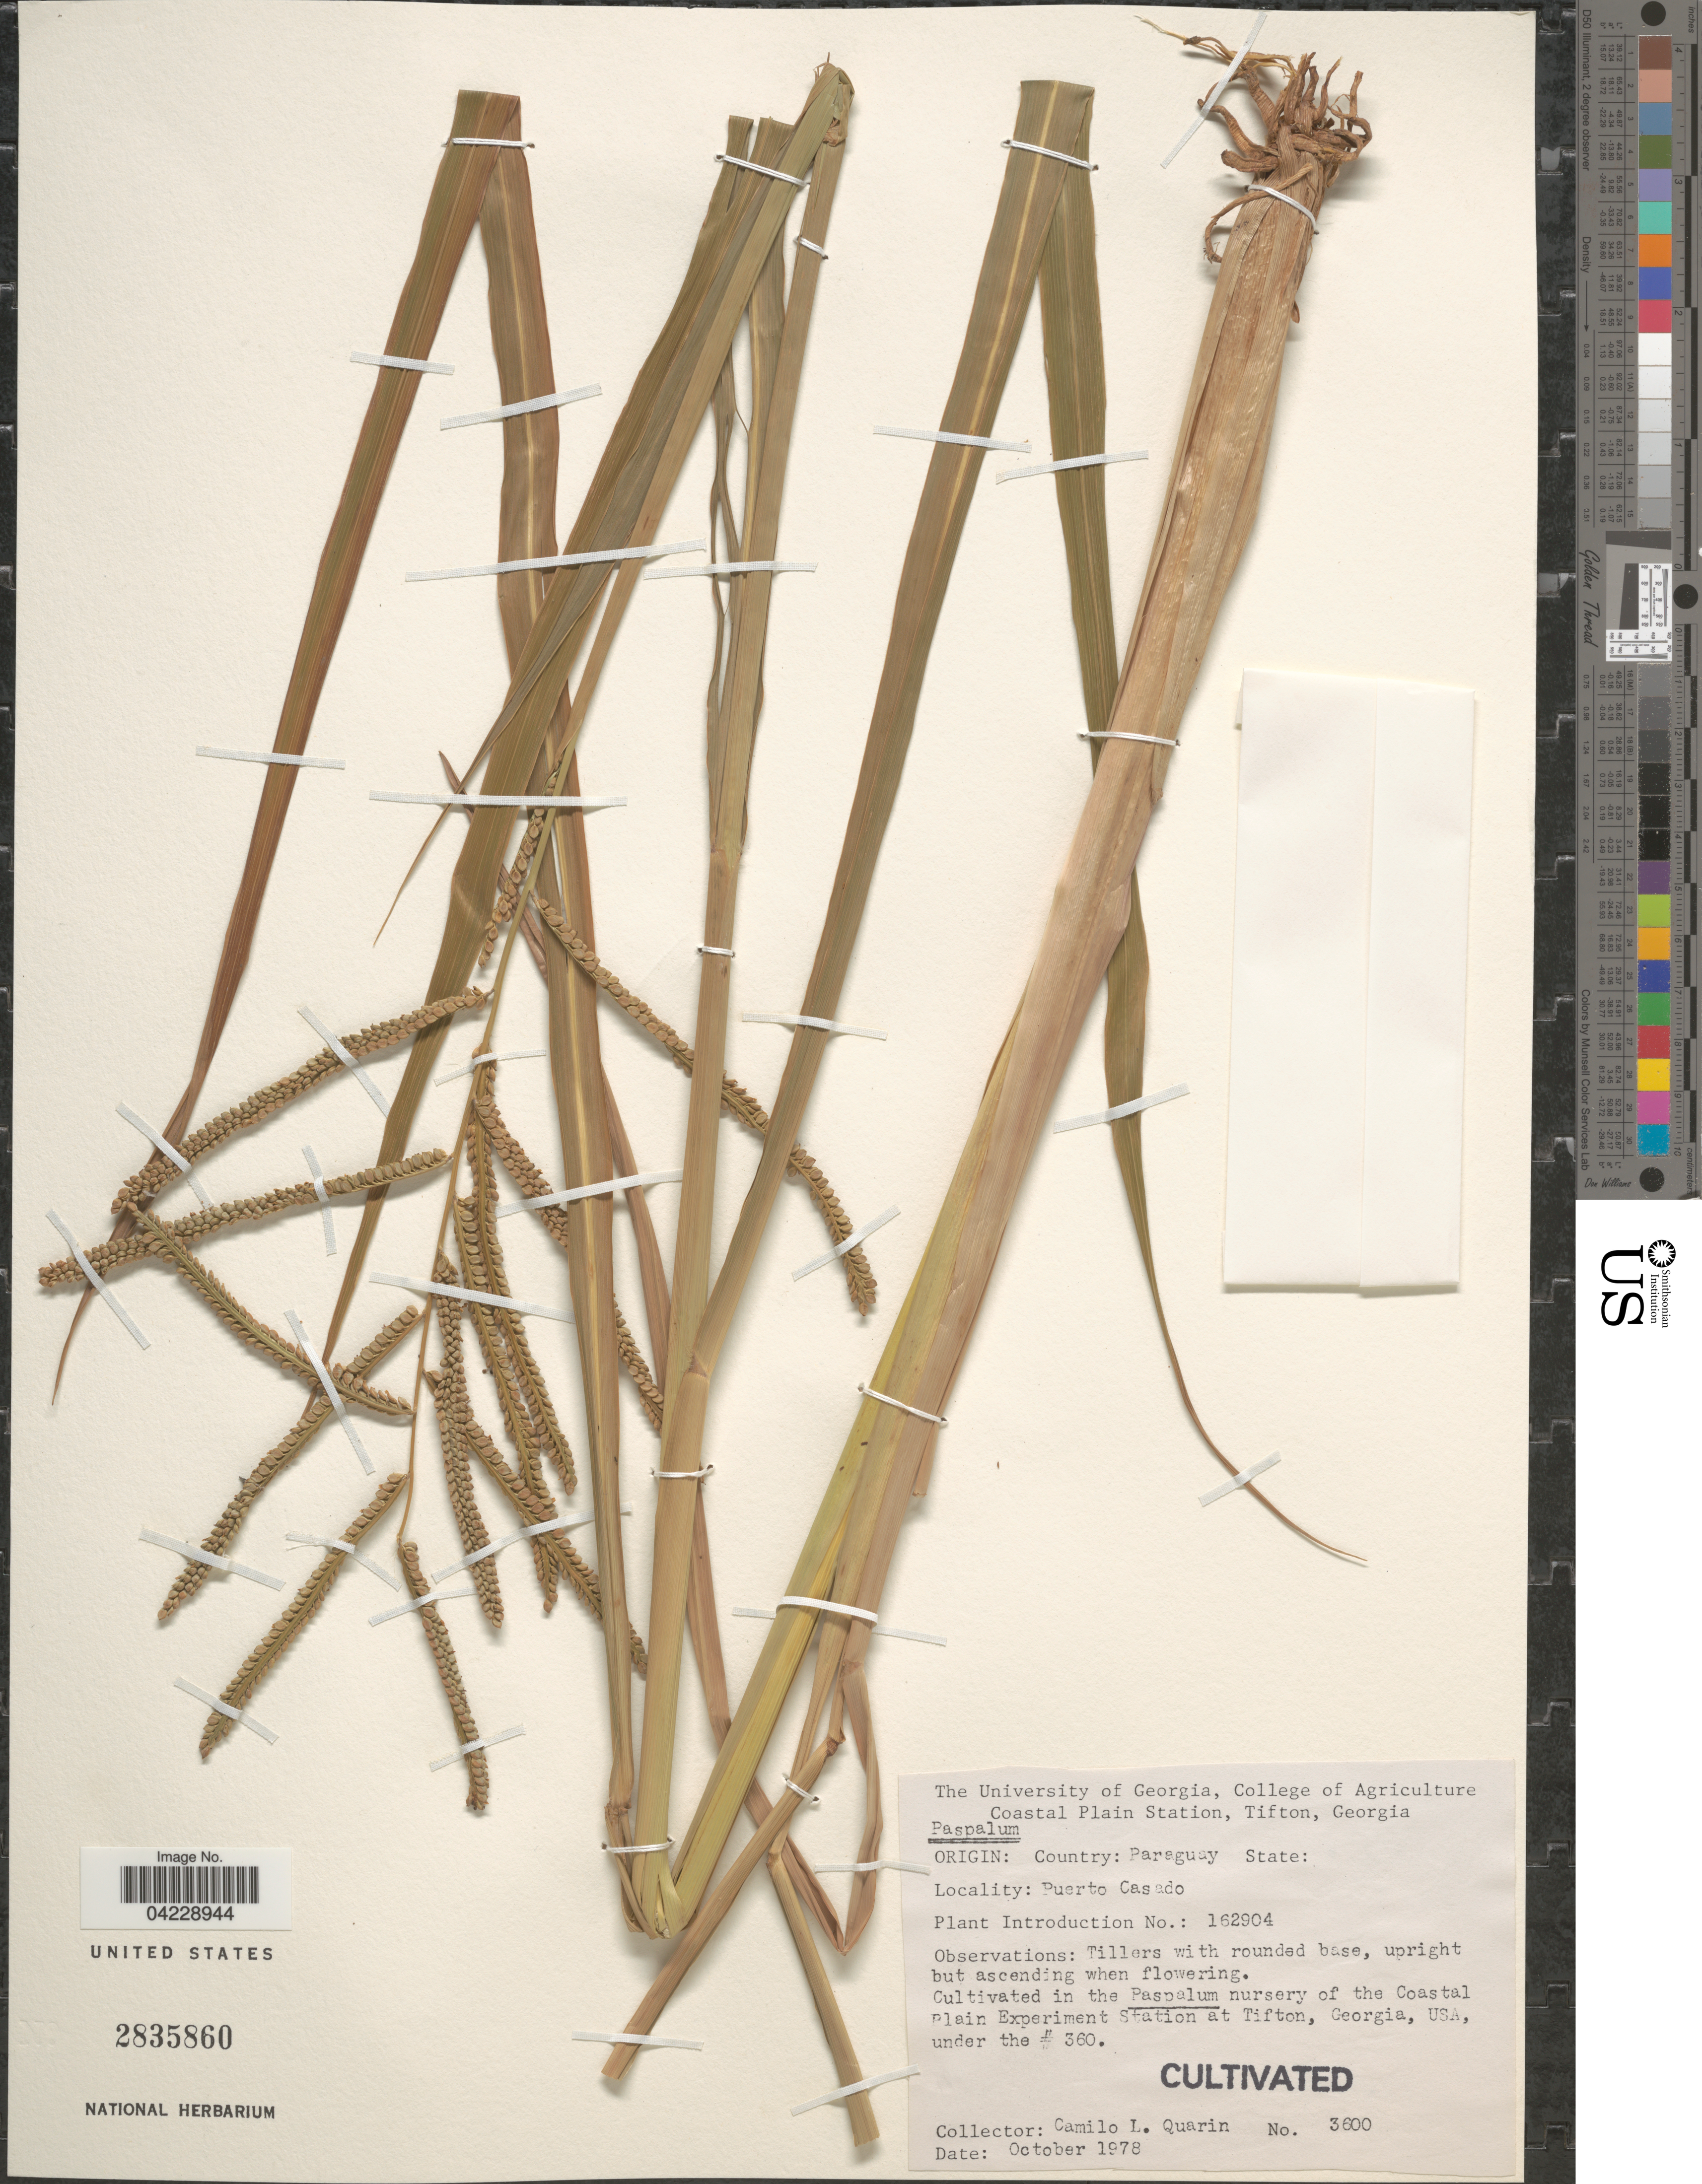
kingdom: Plantae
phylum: Tracheophyta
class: Liliopsida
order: Poales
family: Poaceae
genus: Paspalum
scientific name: Paspalum sp.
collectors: C. Quarin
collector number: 3600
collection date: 1978-10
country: United States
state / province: Georgia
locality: In the Paspalum nursery of the Coastal Plain Experiment Station at Tifton, under the # 360.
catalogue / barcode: US 2835860